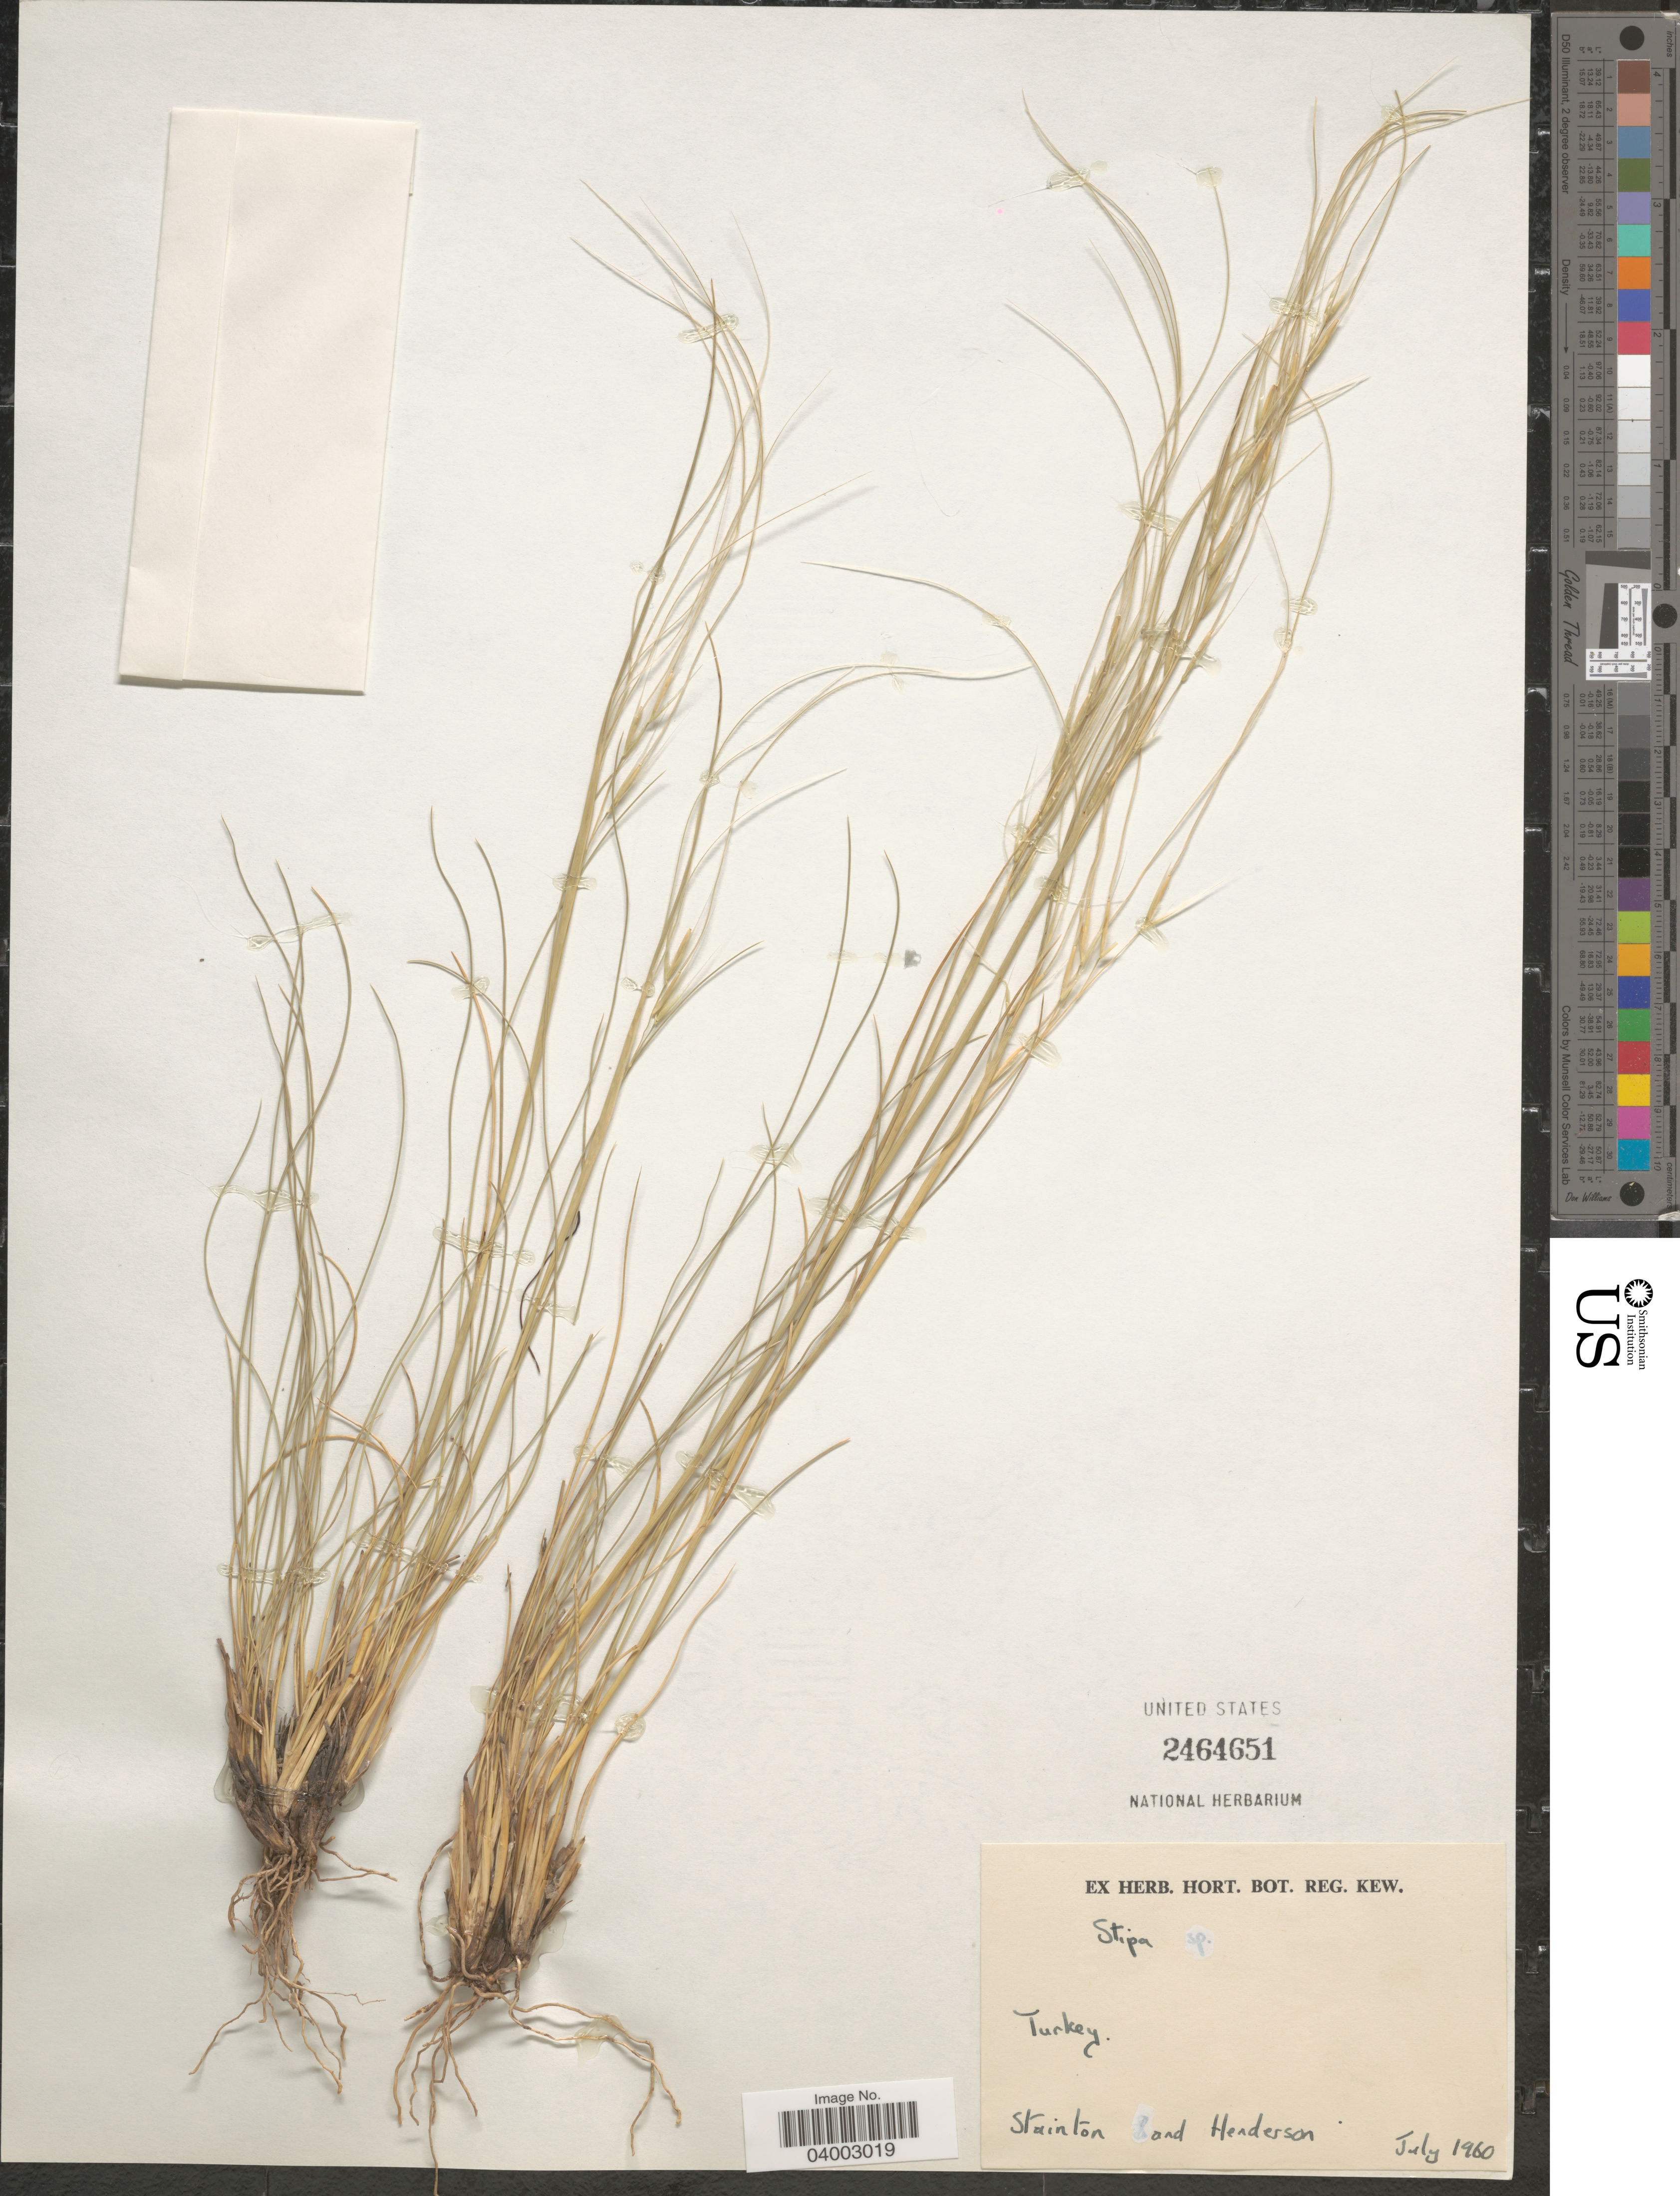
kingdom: Plantae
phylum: Tracheophyta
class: Liliopsida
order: Poales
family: Poaceae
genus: Stipa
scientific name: Stipa sp.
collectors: -. Stainton & -. Henderson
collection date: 1960-07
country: Turkey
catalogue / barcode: US 2464651